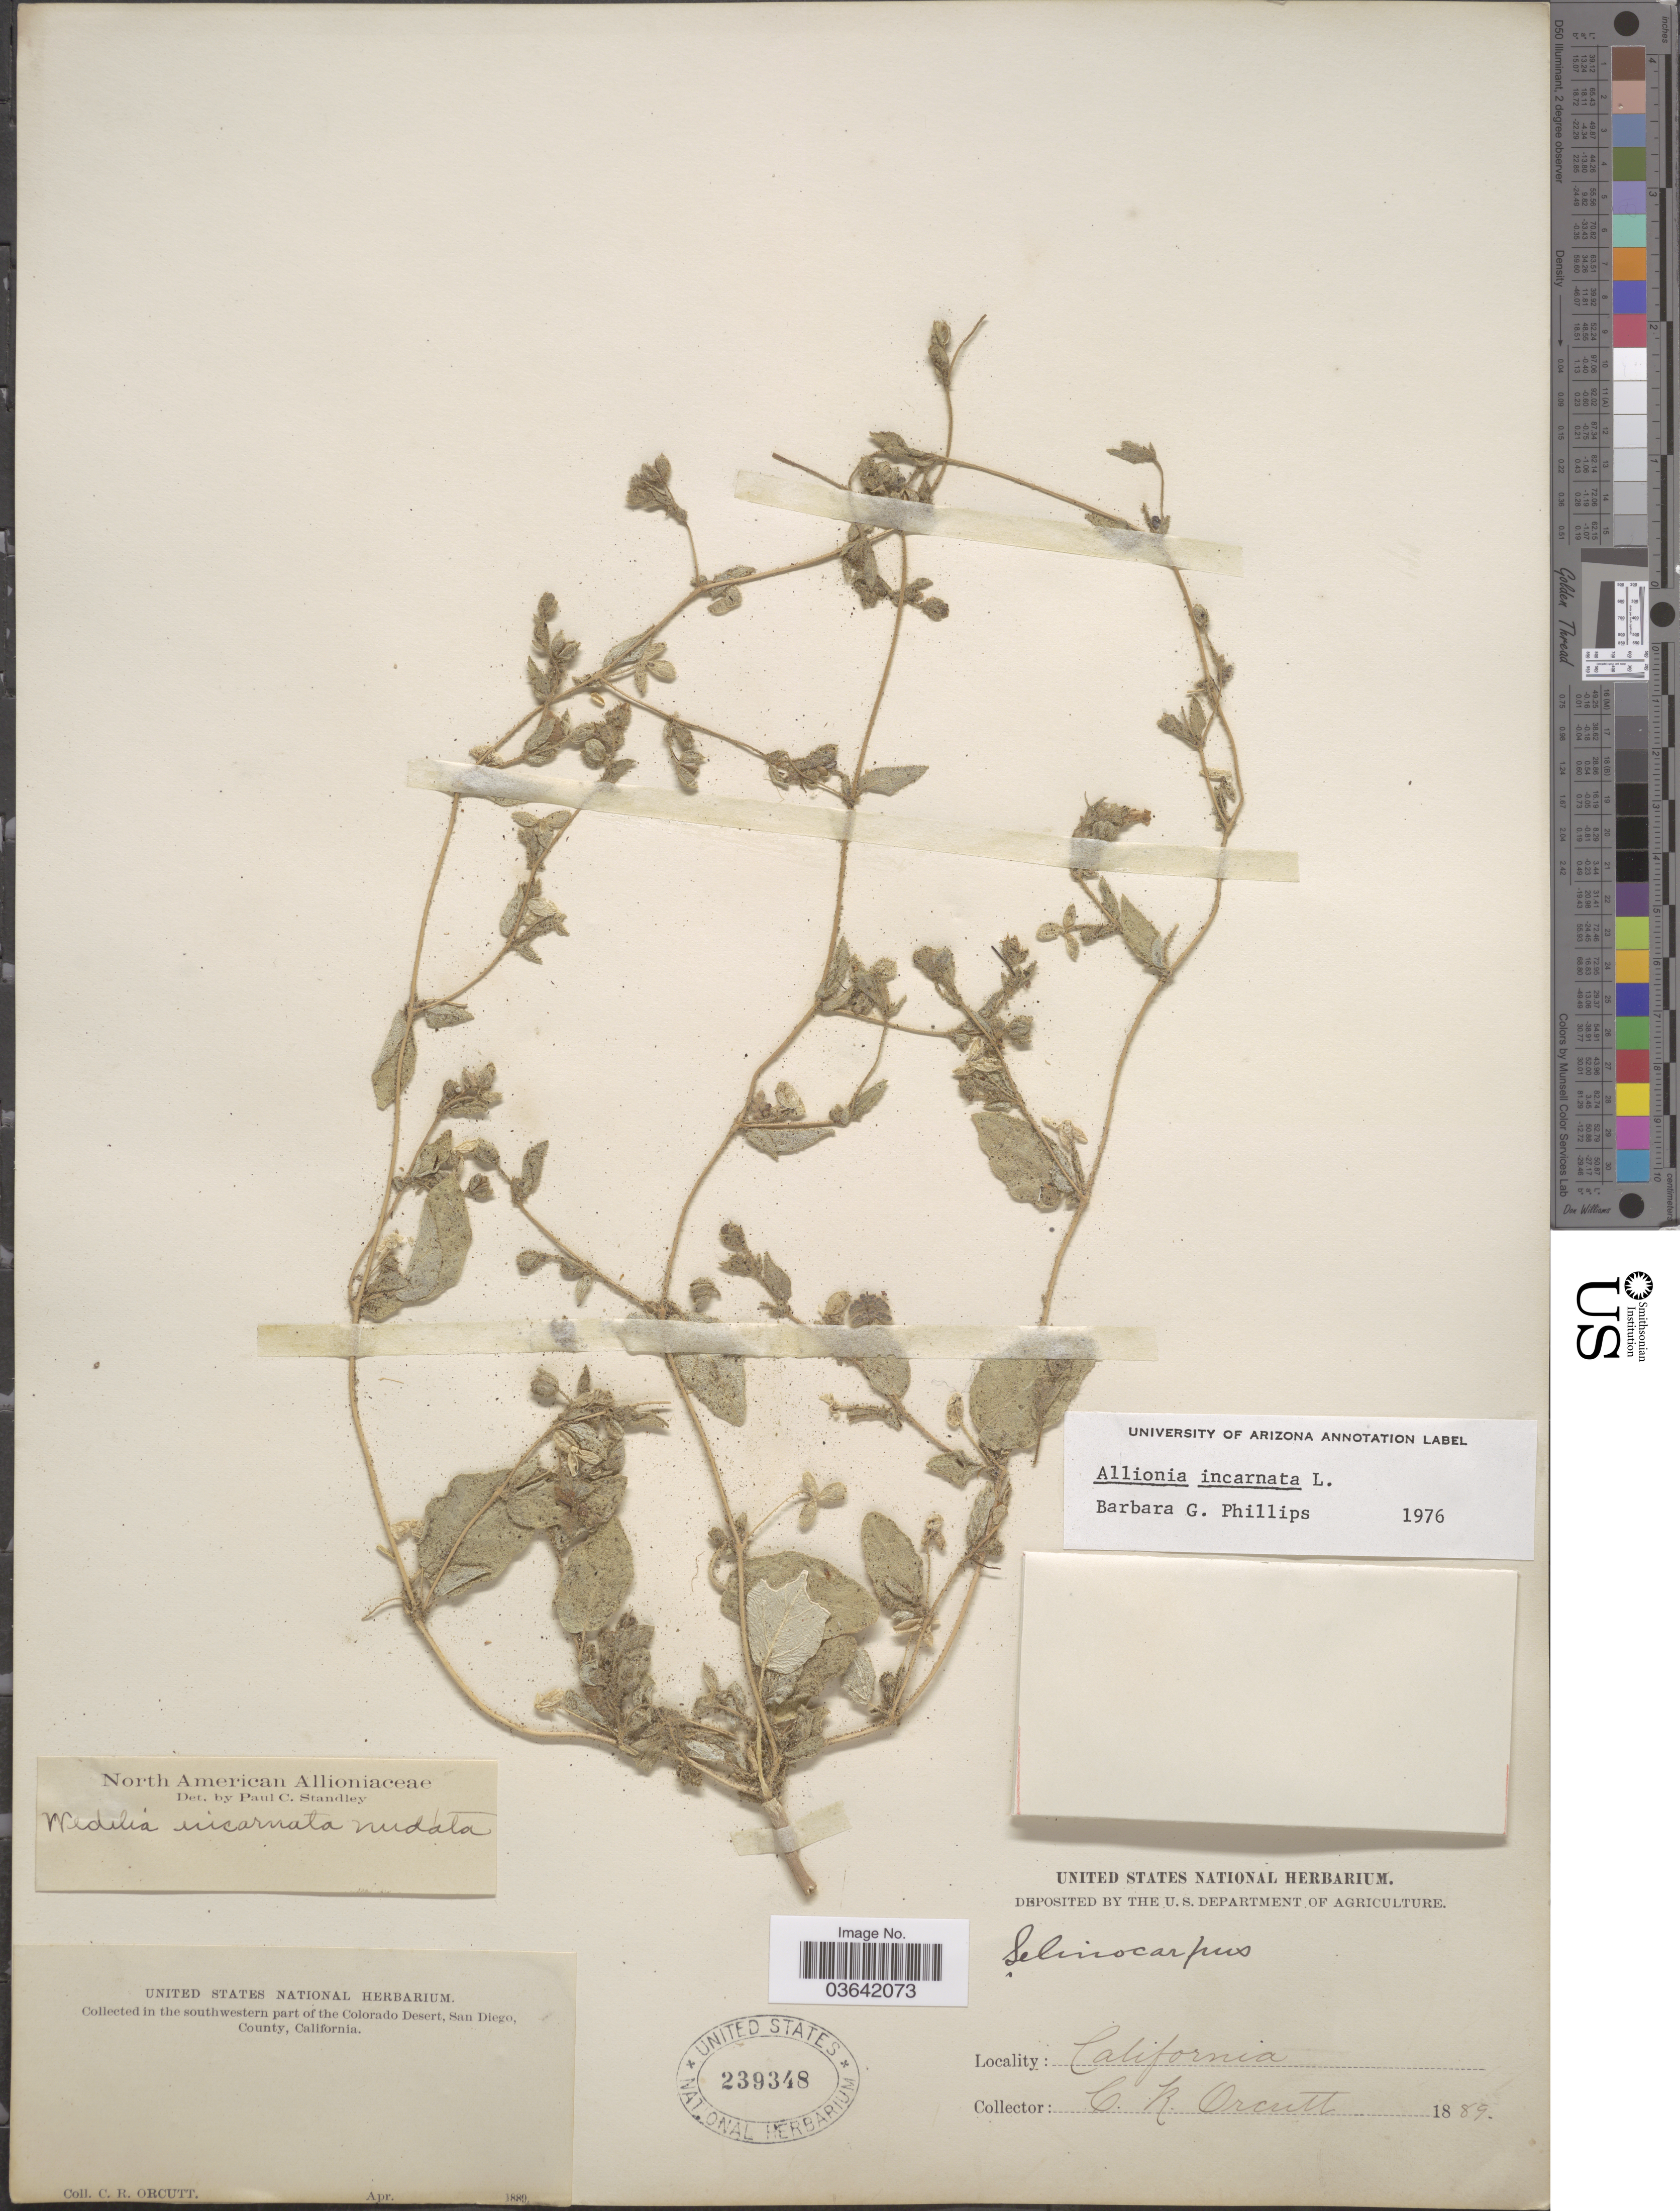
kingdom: Plantae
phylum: Tracheophyta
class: Magnoliopsida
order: Caryophyllales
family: Nyctaginaceae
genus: Allionia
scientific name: Allionia incarnata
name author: L.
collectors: C. R. Orcutt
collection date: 1889-04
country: United States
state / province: California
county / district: San Diego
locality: In the southwestern part of the Colorado Desert, San Diego County.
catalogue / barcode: US 239348